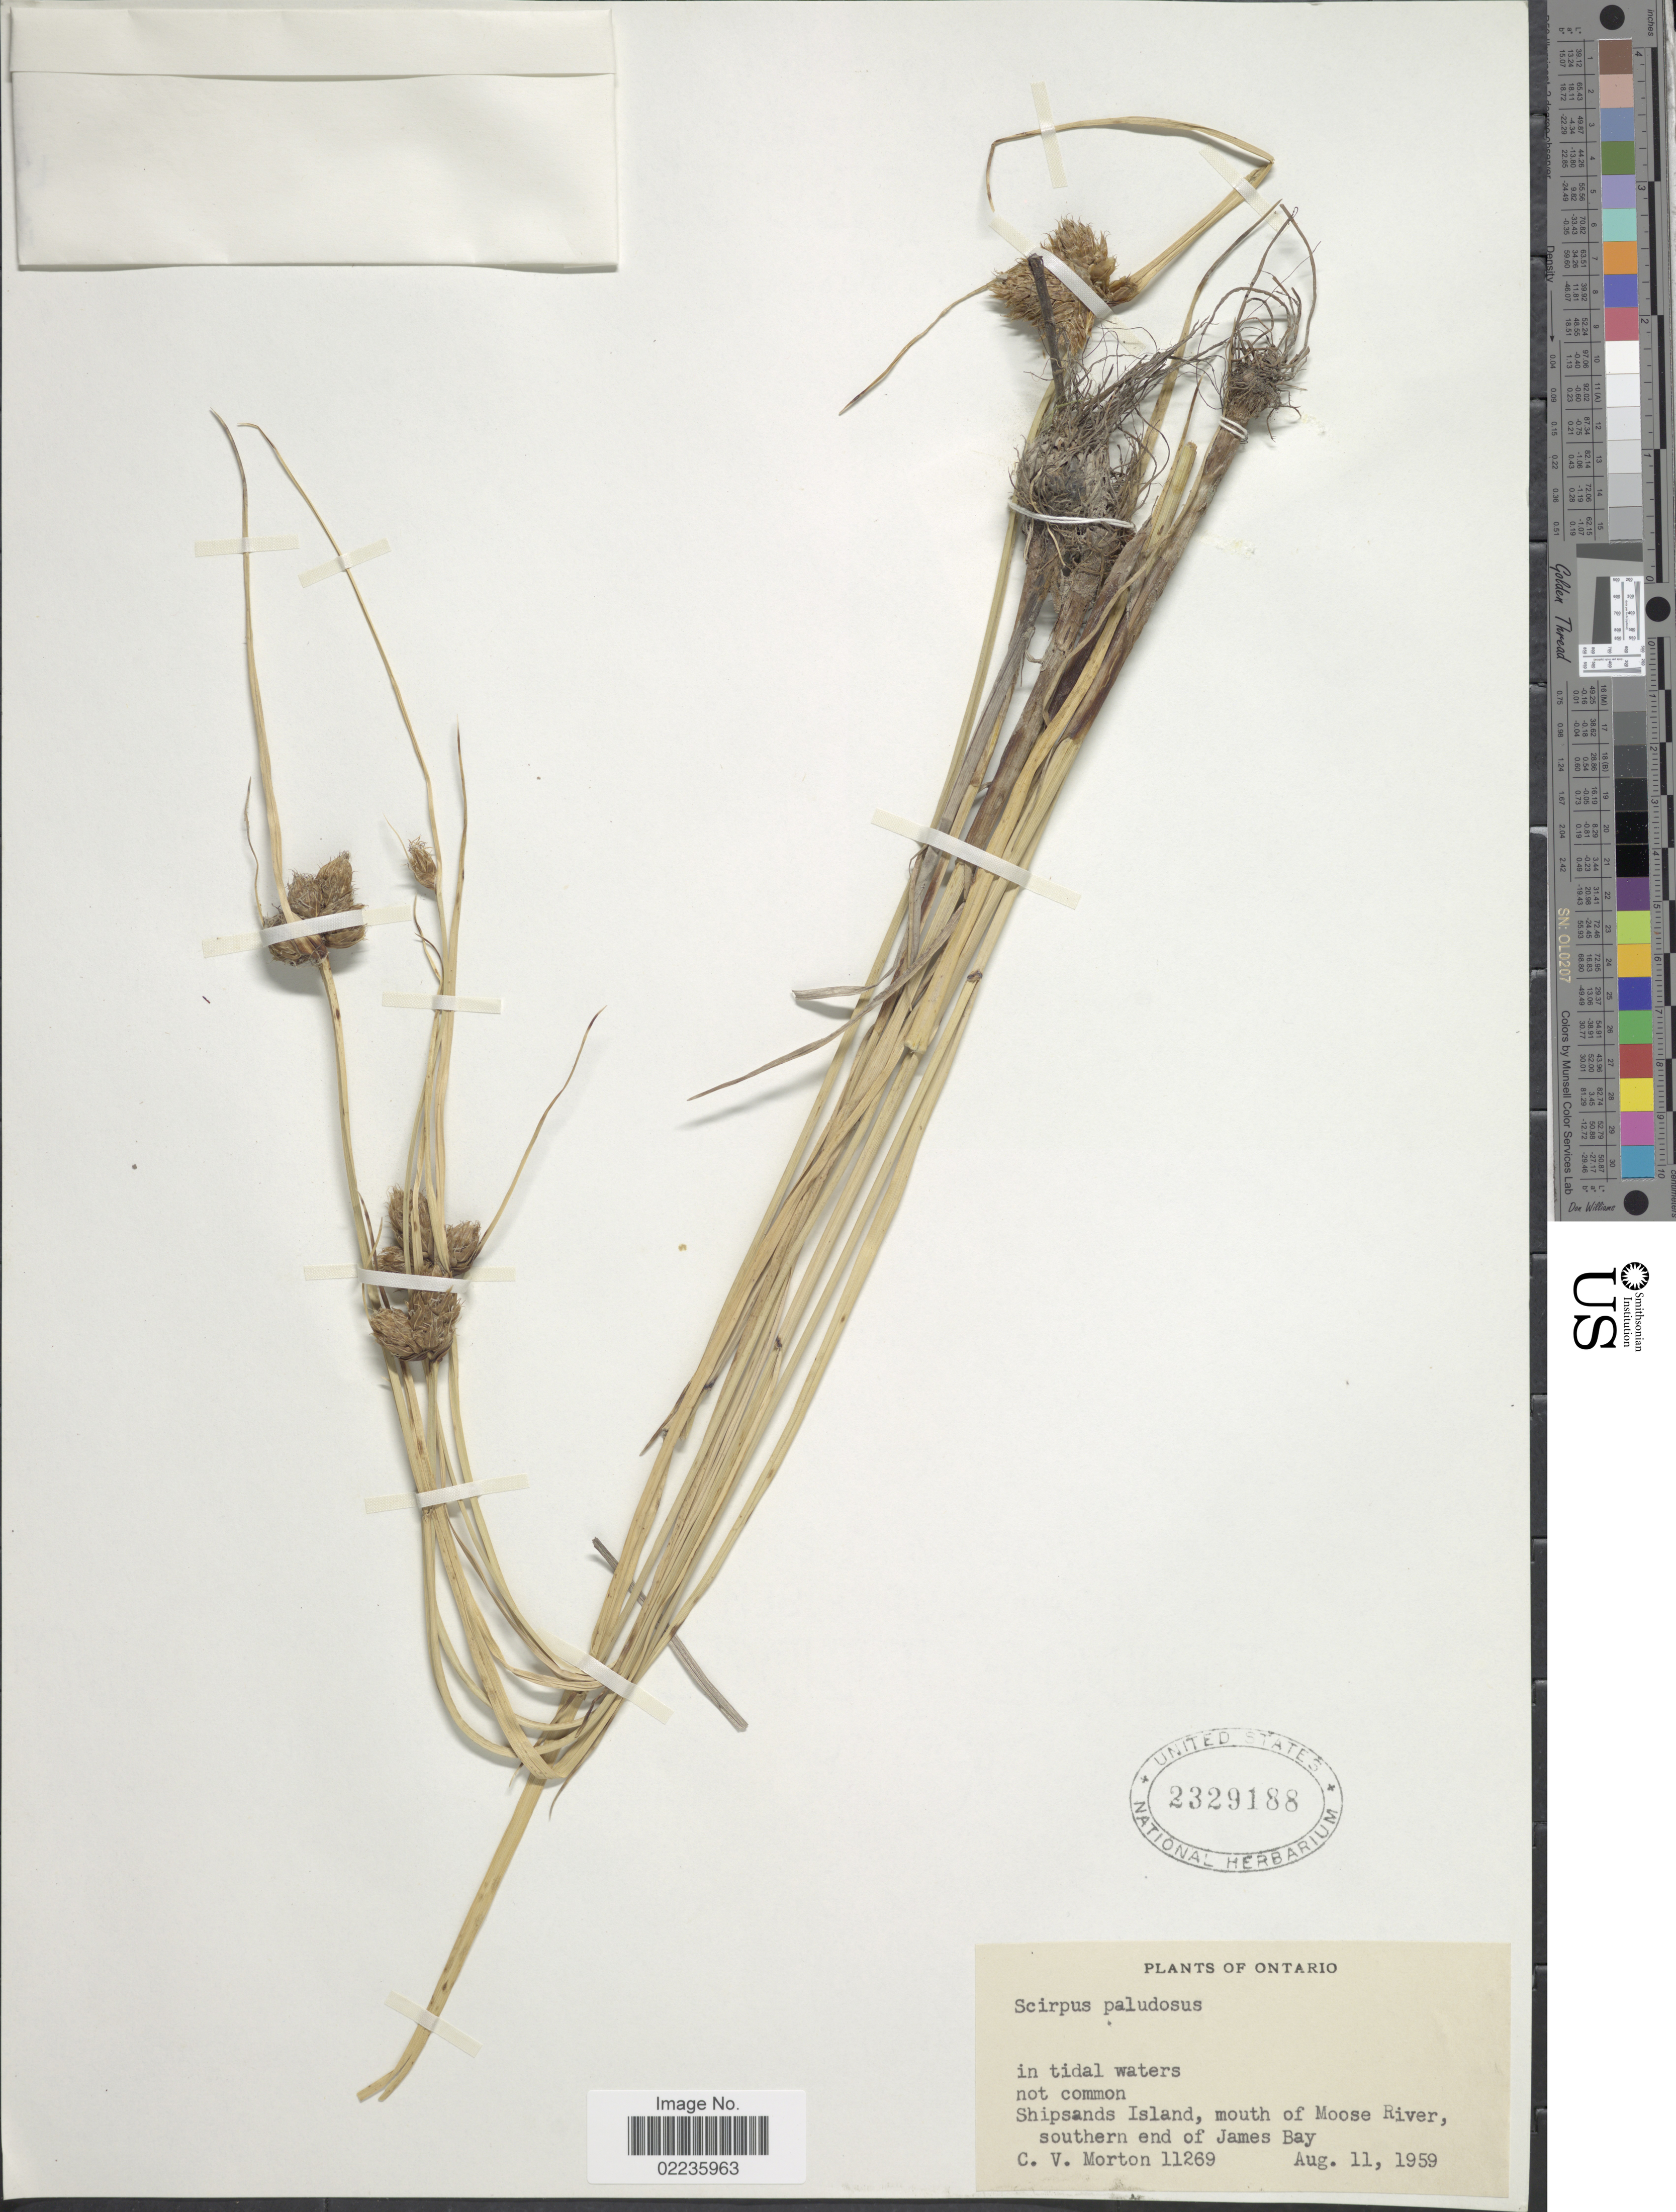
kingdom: Plantae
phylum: Tracheophyta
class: Liliopsida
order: Poales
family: Cyperaceae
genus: Bolboschoenus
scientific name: Bolboschoenus maritimus subsp. paludosus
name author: (A. Nelson) T. Koyama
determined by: Strong, M. T., (US), Smithsonian Institution - National Museum of Natural History (UNITED STATES)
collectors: C. V. Morton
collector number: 11269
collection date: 1959-08-11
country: Canada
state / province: Ontario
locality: In tidal waters. Shipsands Island, mouth of Moose River, southern end of James Bay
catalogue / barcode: US 2329188